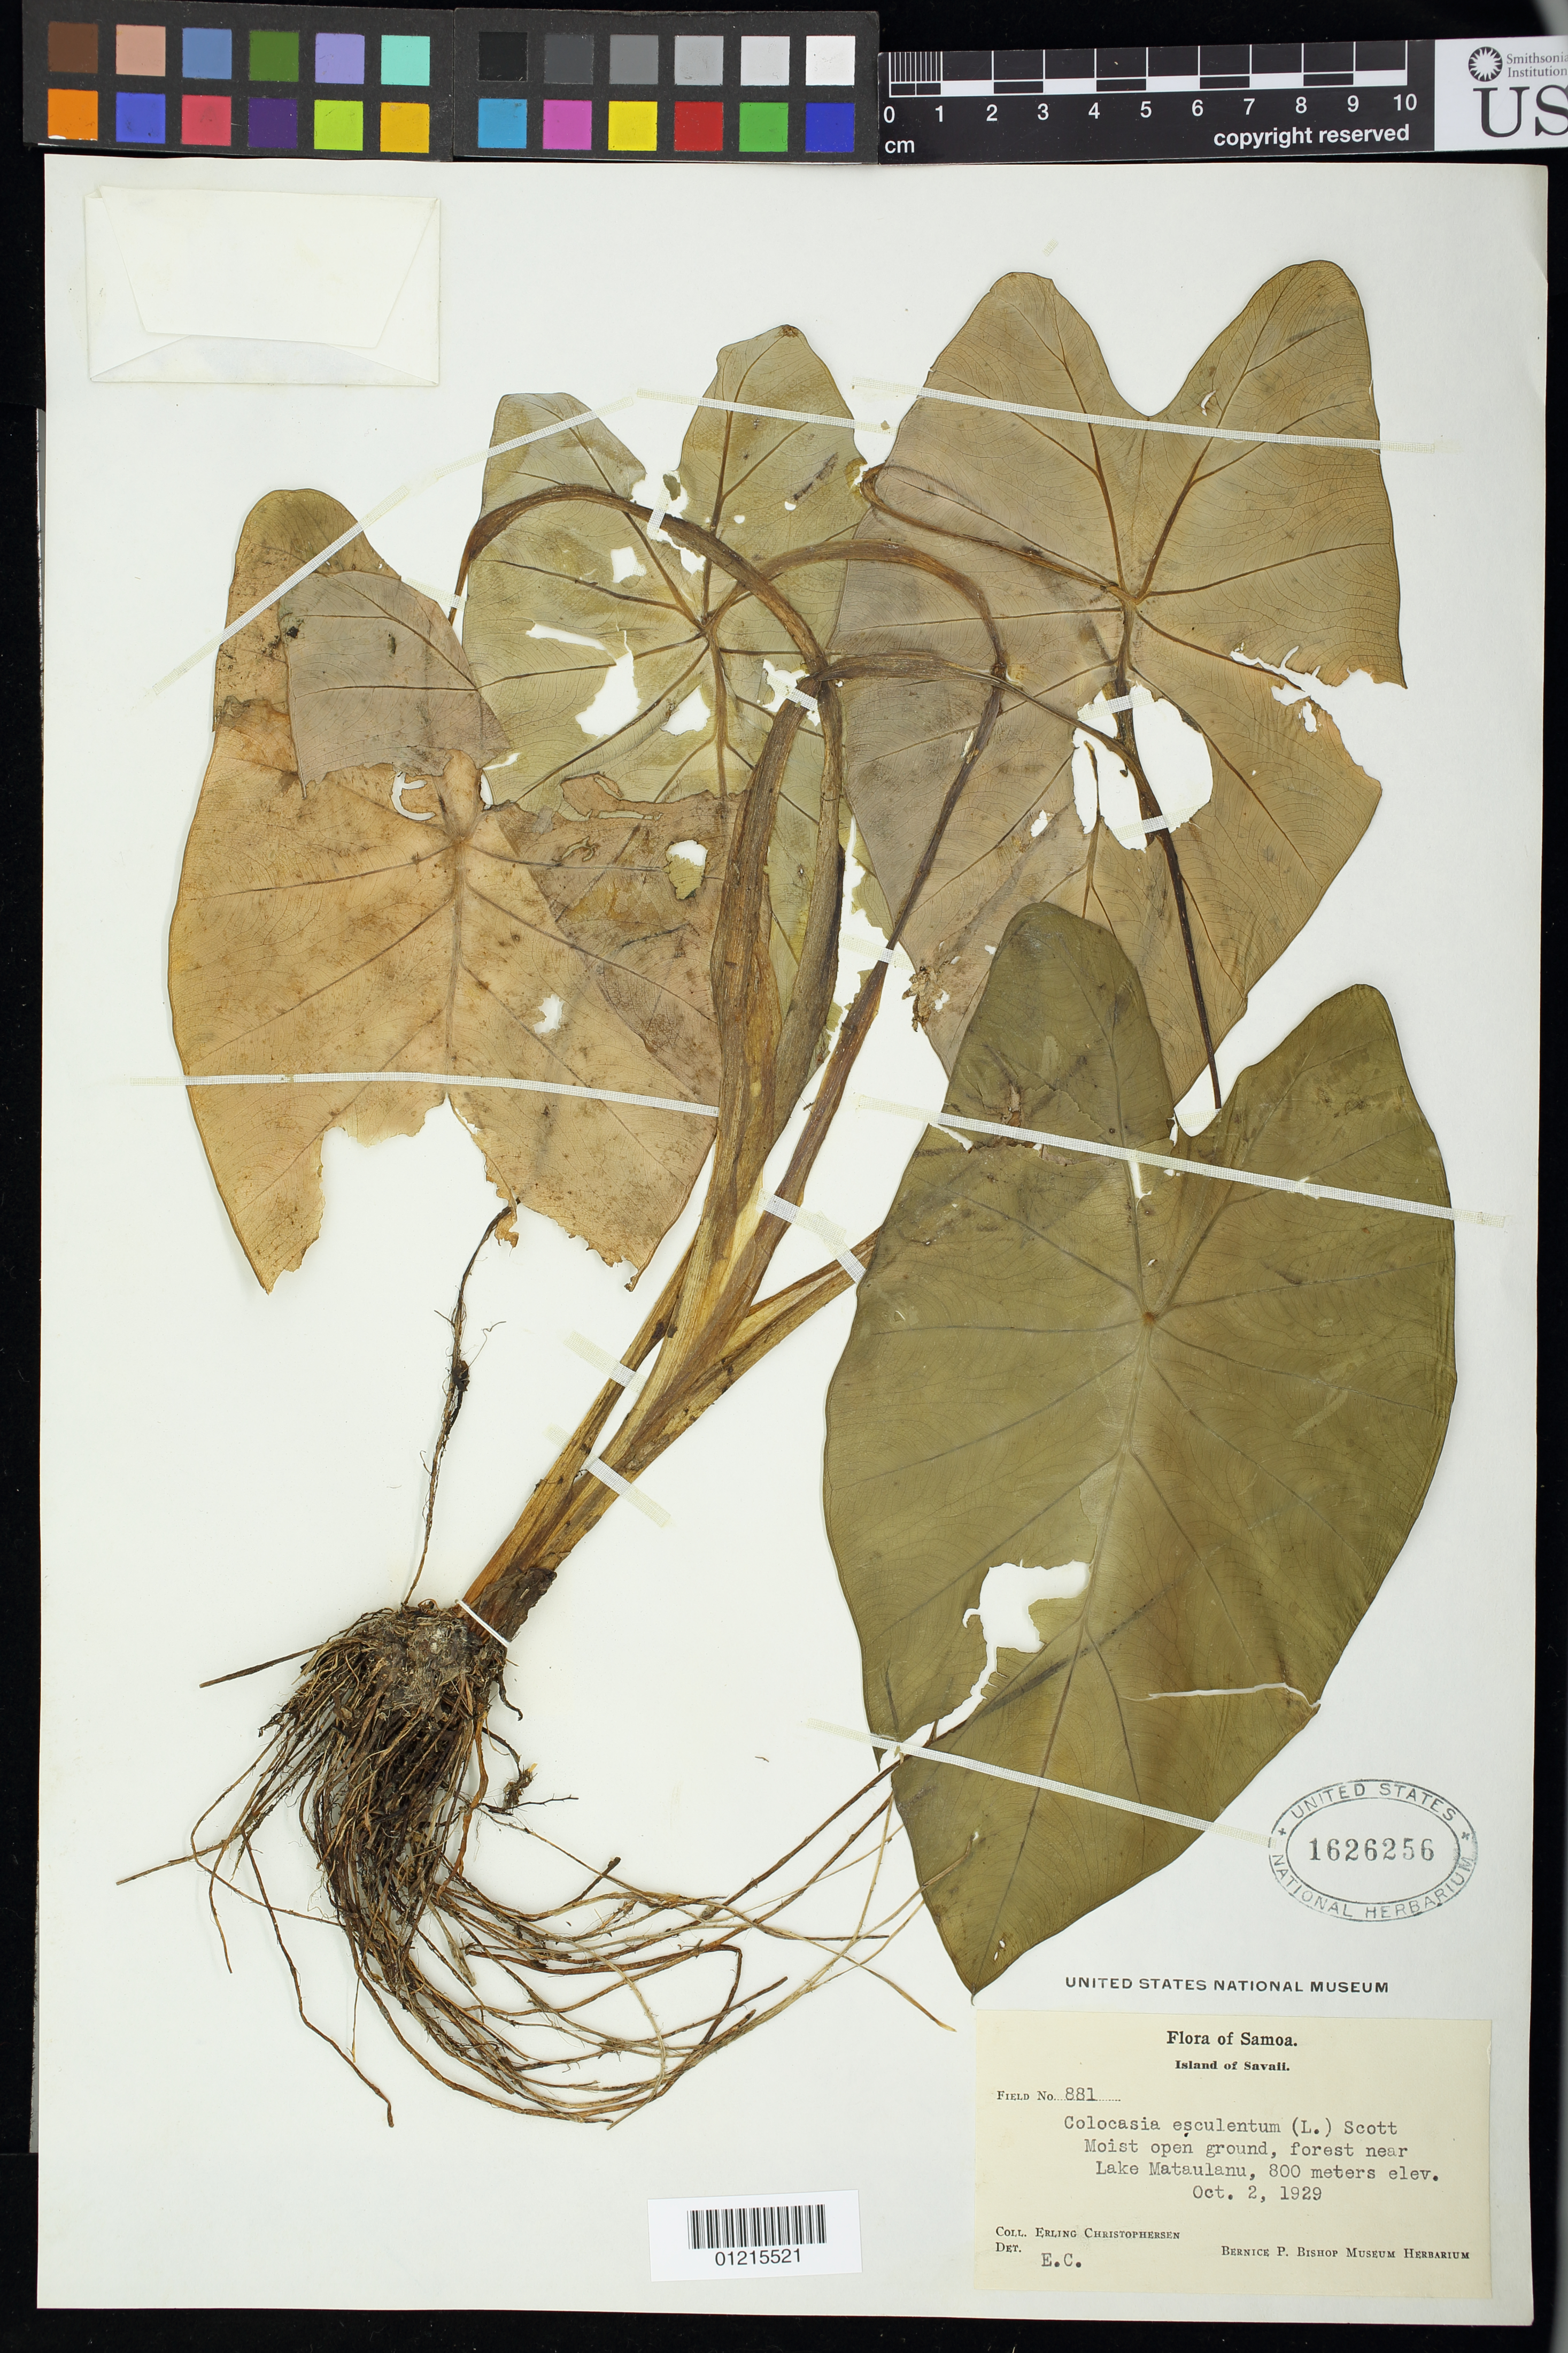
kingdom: Plantae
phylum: Tracheophyta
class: Liliopsida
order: Alismatales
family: Araceae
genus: Colocasia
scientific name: Colocasia esculenta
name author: (L.) Schott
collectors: E. Christophersen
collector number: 881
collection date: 1929-10-02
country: Samoa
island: Savai'i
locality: near Lake Mataulanu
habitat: forest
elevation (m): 800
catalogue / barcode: US 1626256